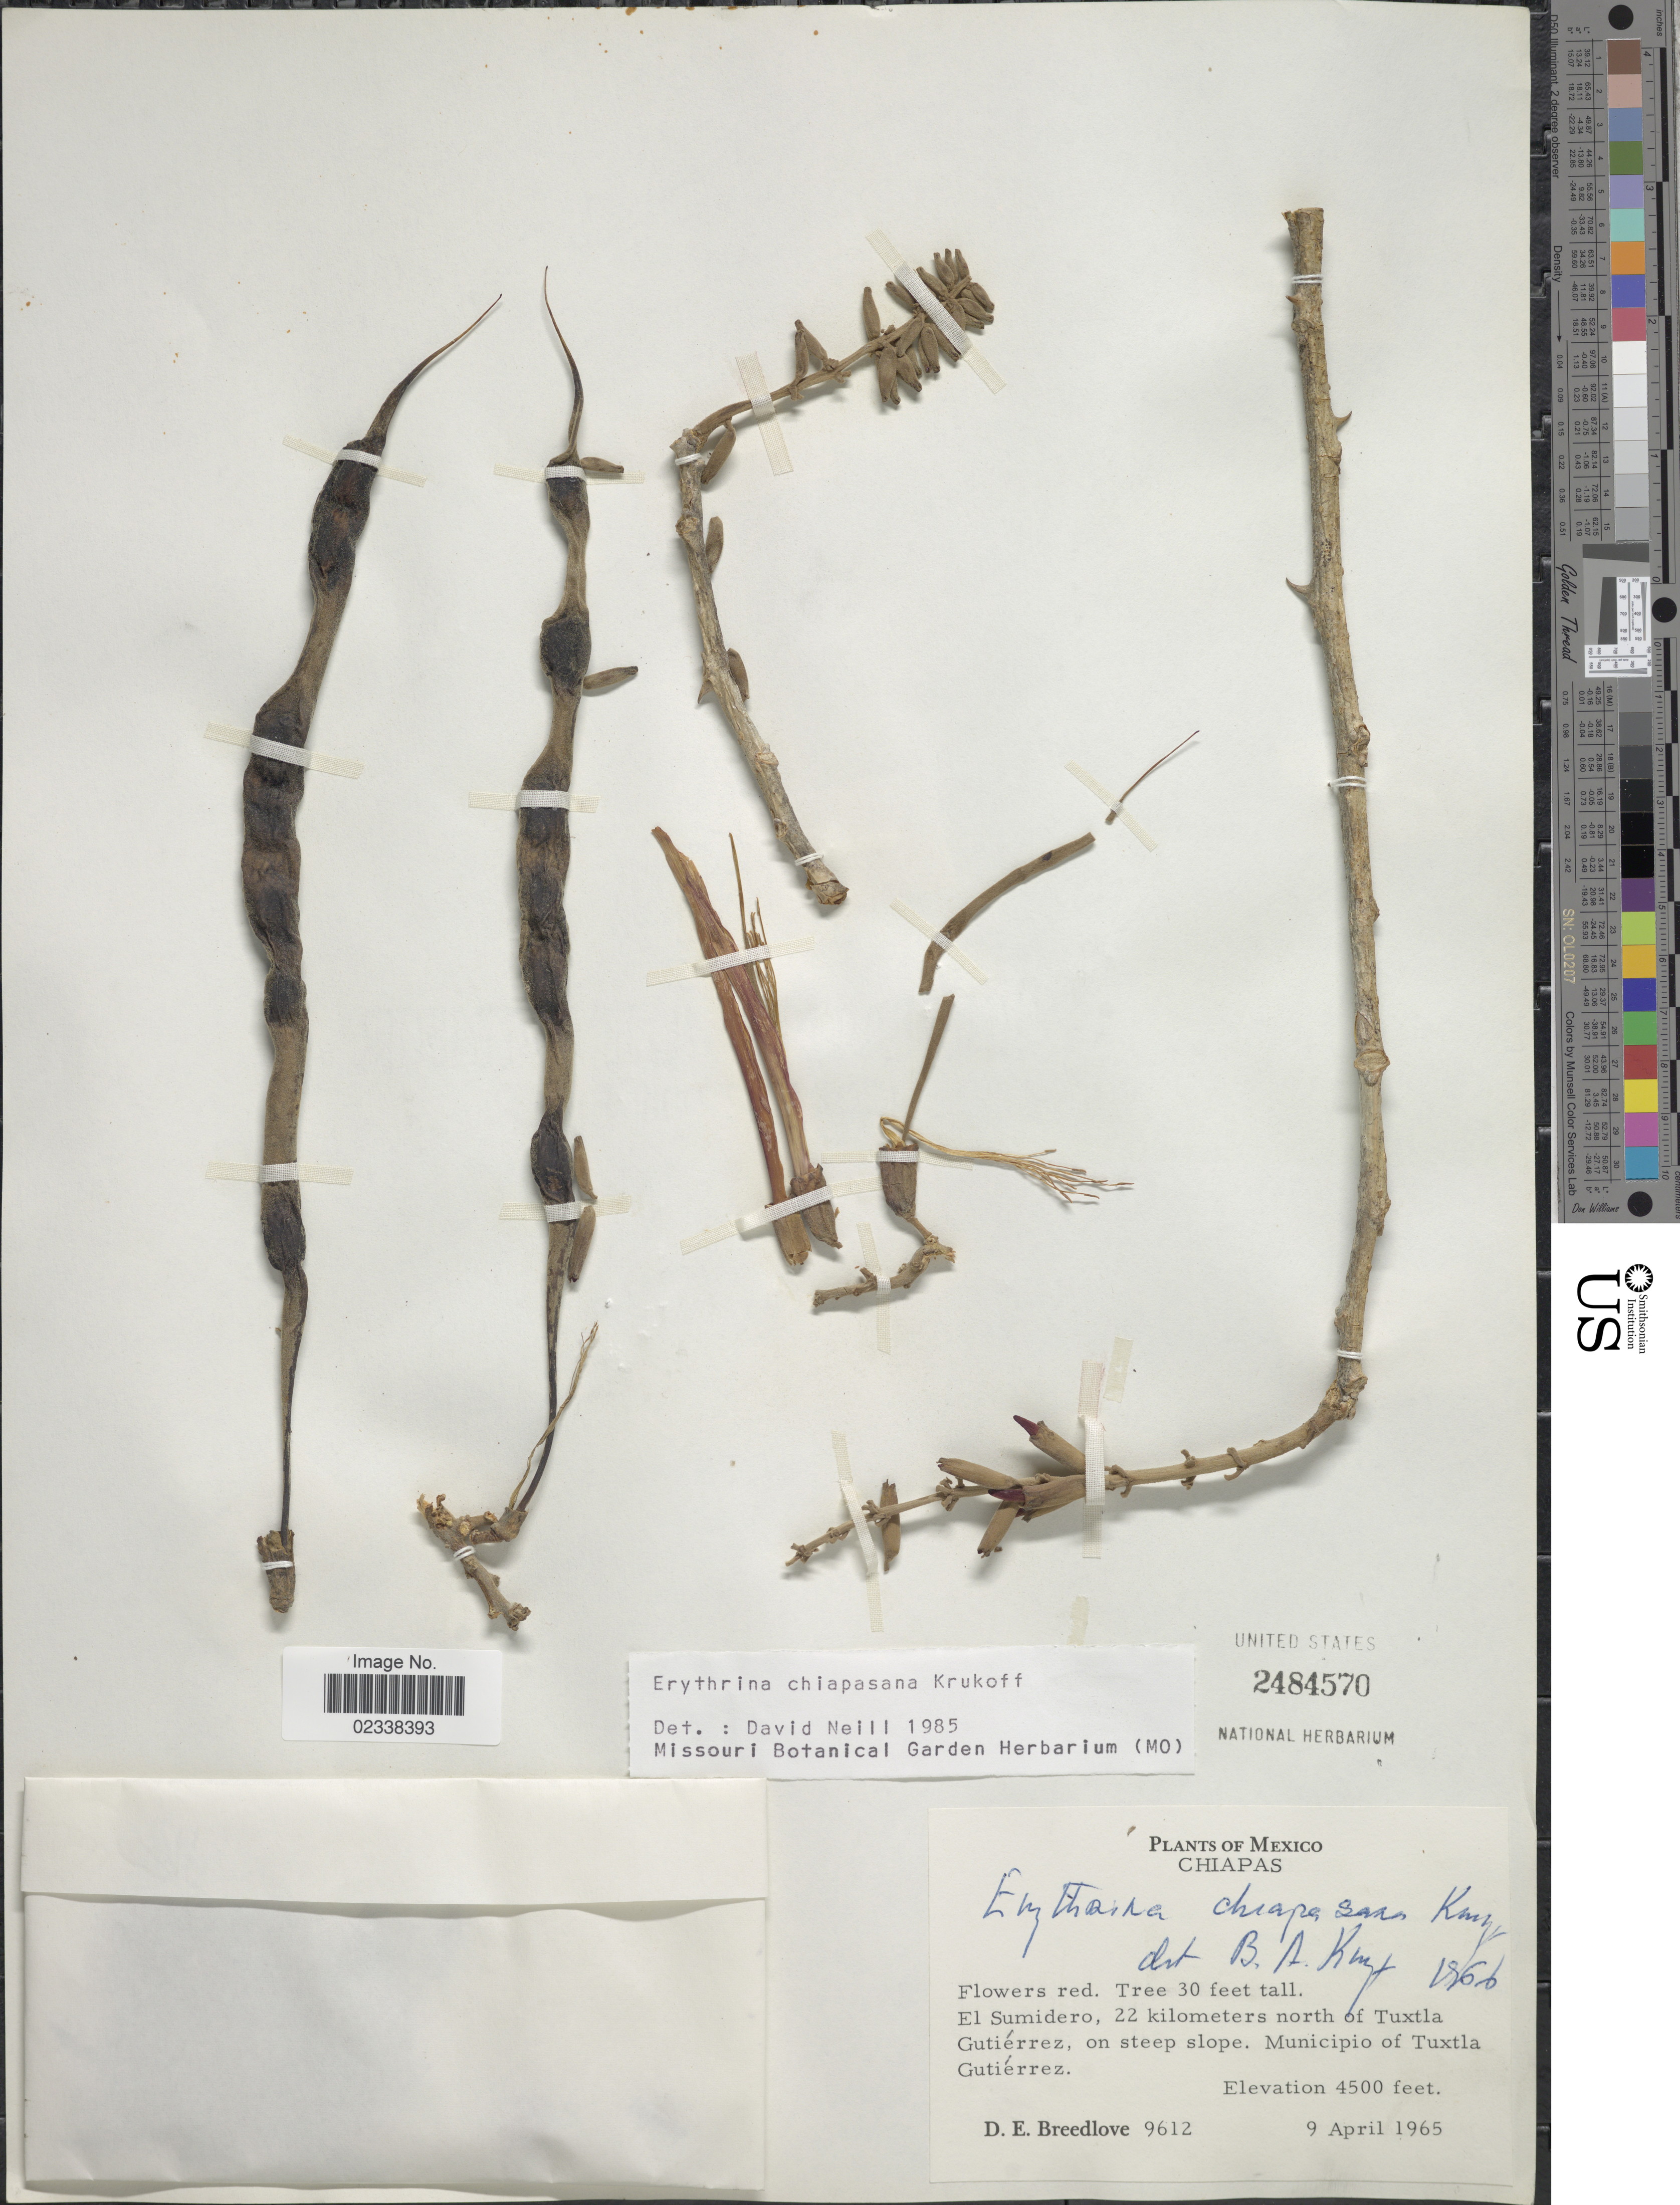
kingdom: Plantae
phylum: Tracheophyta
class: Magnoliopsida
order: Fabales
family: Fabaceae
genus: Erythrina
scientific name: Erythrina chiapasana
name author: Krukoff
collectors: D. E. Breedlove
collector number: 9612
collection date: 1965-04-09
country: Mexico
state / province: Chiapas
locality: El Sumidero, 22 kilometers north of Tuxtla Gutierrez, on steep slope. Municipio of Tuxtla Gutierrez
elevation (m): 1372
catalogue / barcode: US 2484570